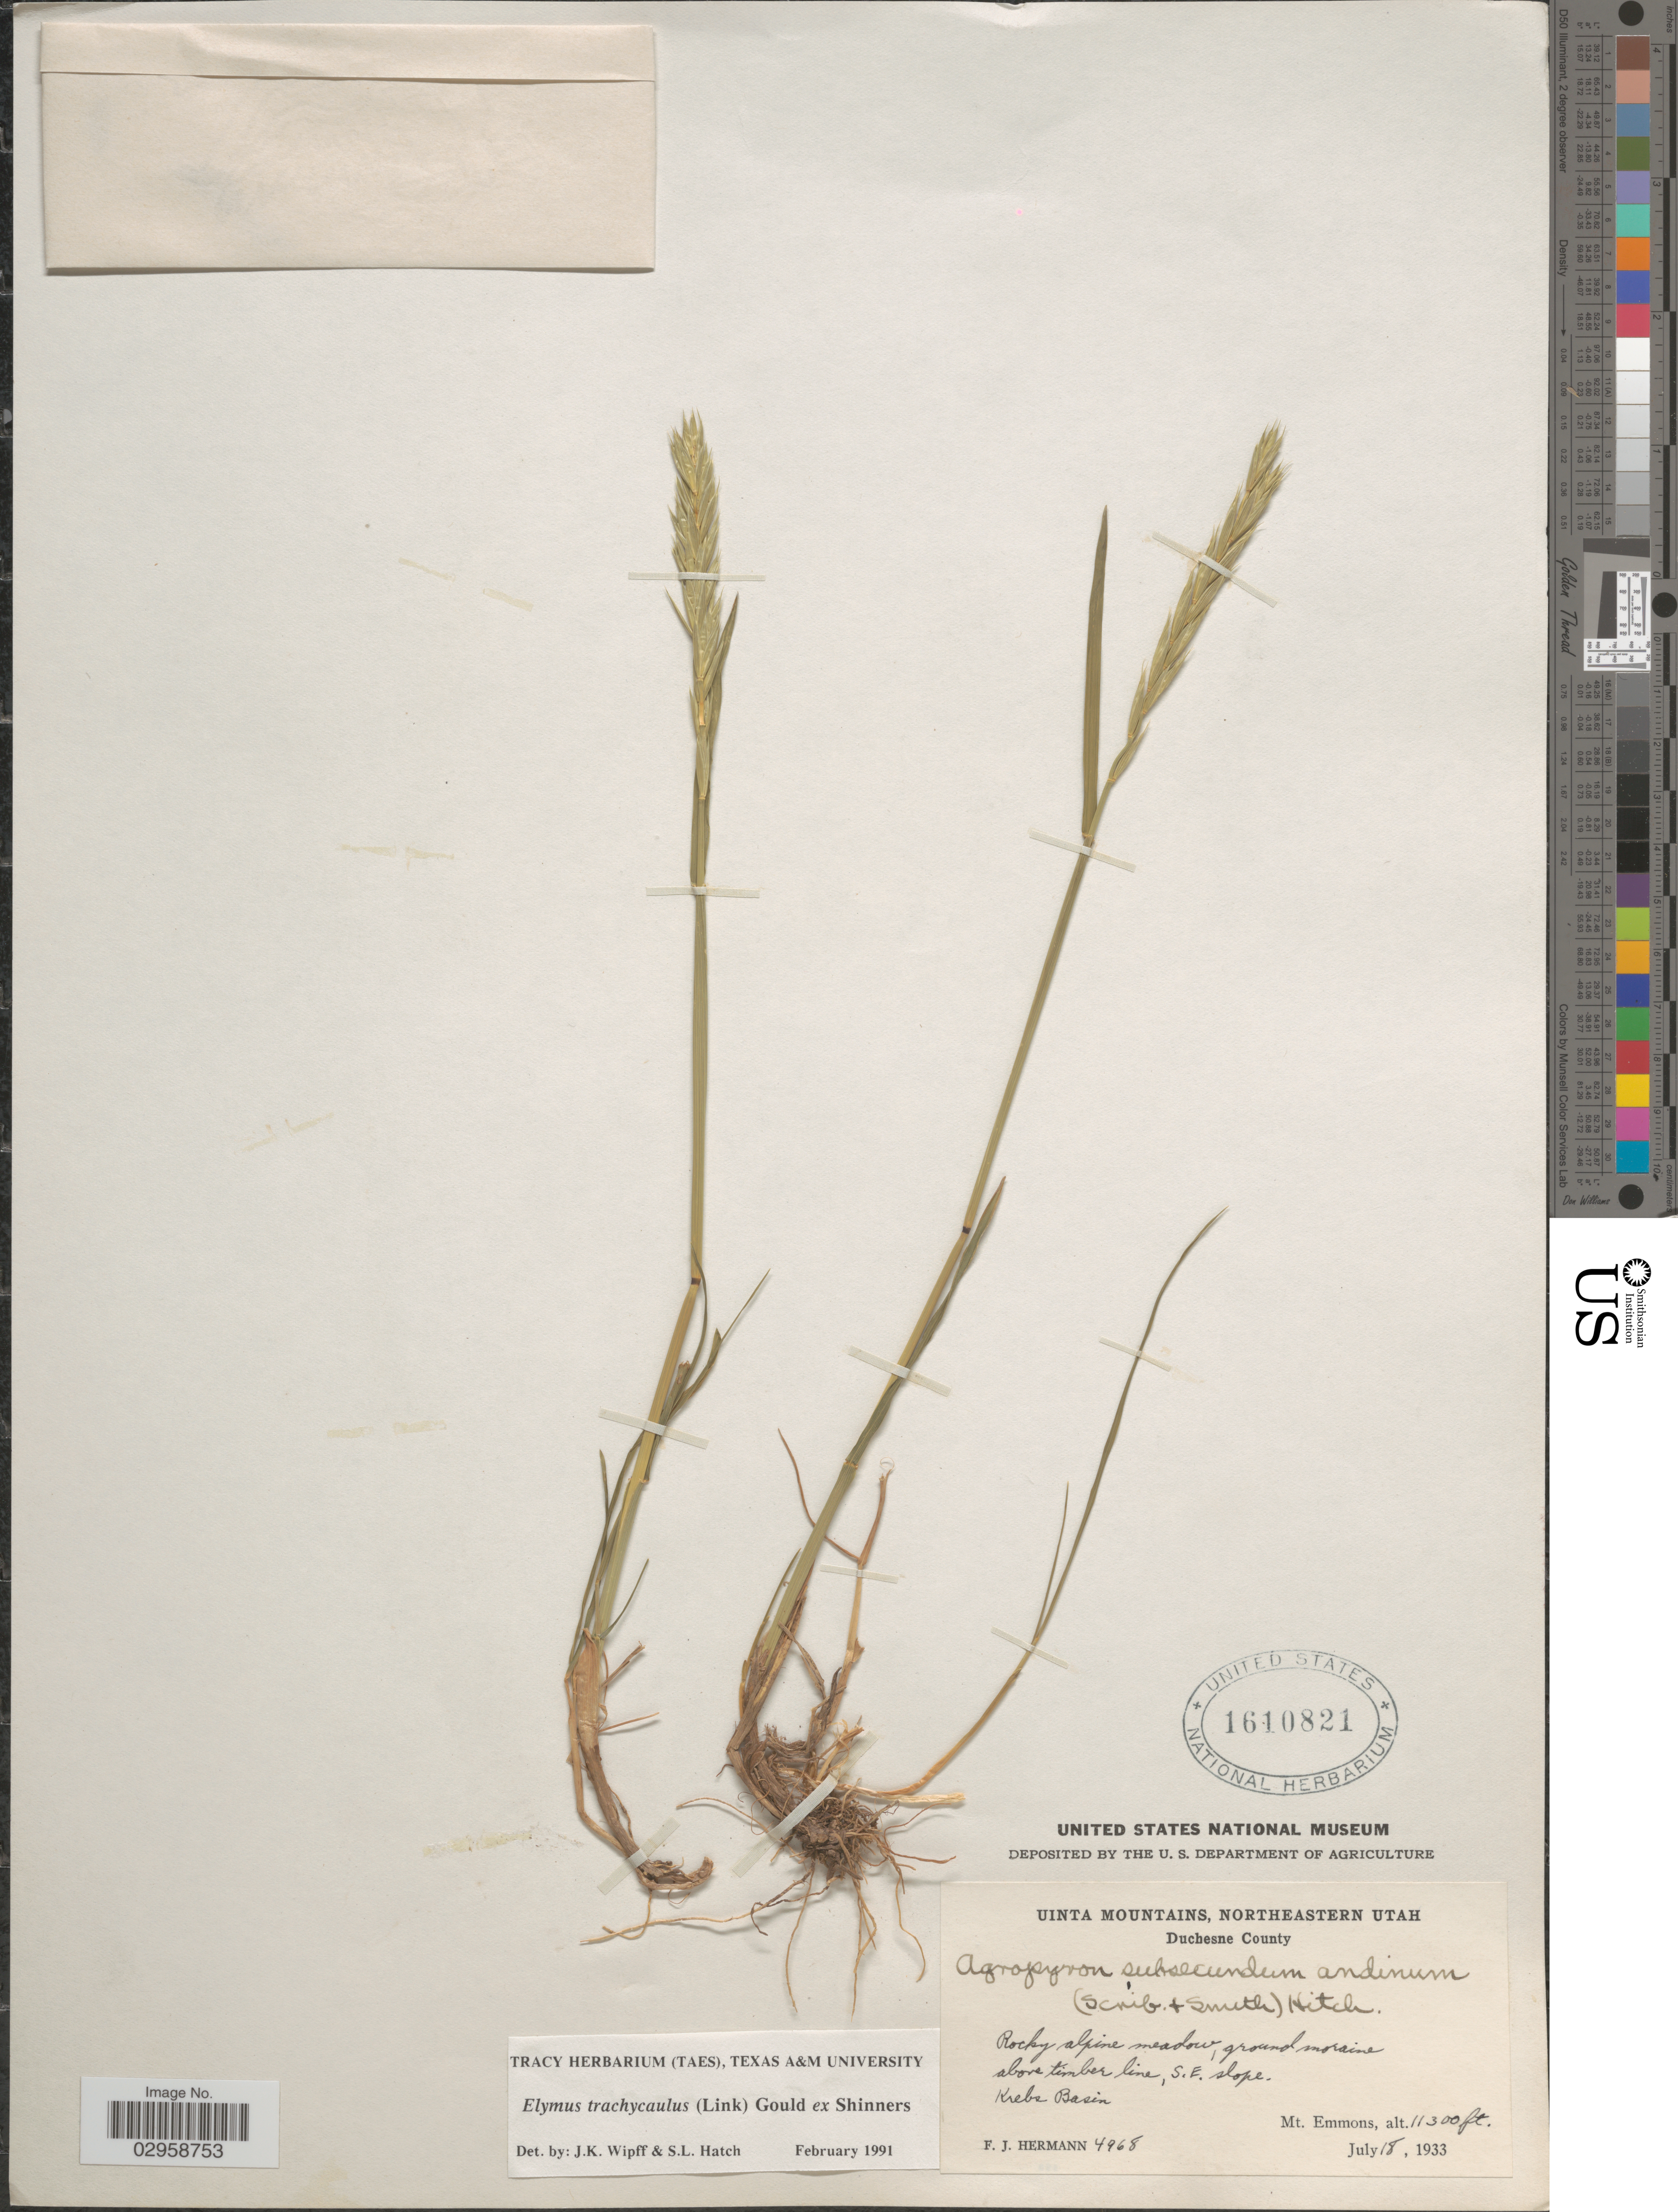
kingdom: Plantae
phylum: Tracheophyta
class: Liliopsida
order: Poales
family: Poaceae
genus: Elymus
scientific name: Elymus trachycaulus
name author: (Link) Gould ex Shinners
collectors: F. J. Hermann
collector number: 4968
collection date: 1933-07-18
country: United States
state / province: Utah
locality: Uinta Mountains, Northeastern Utah. Duchesne County. Above timber line, S.E. slope. Krebs Basin. Mt. Emmons.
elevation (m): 3444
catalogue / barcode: US 1610821